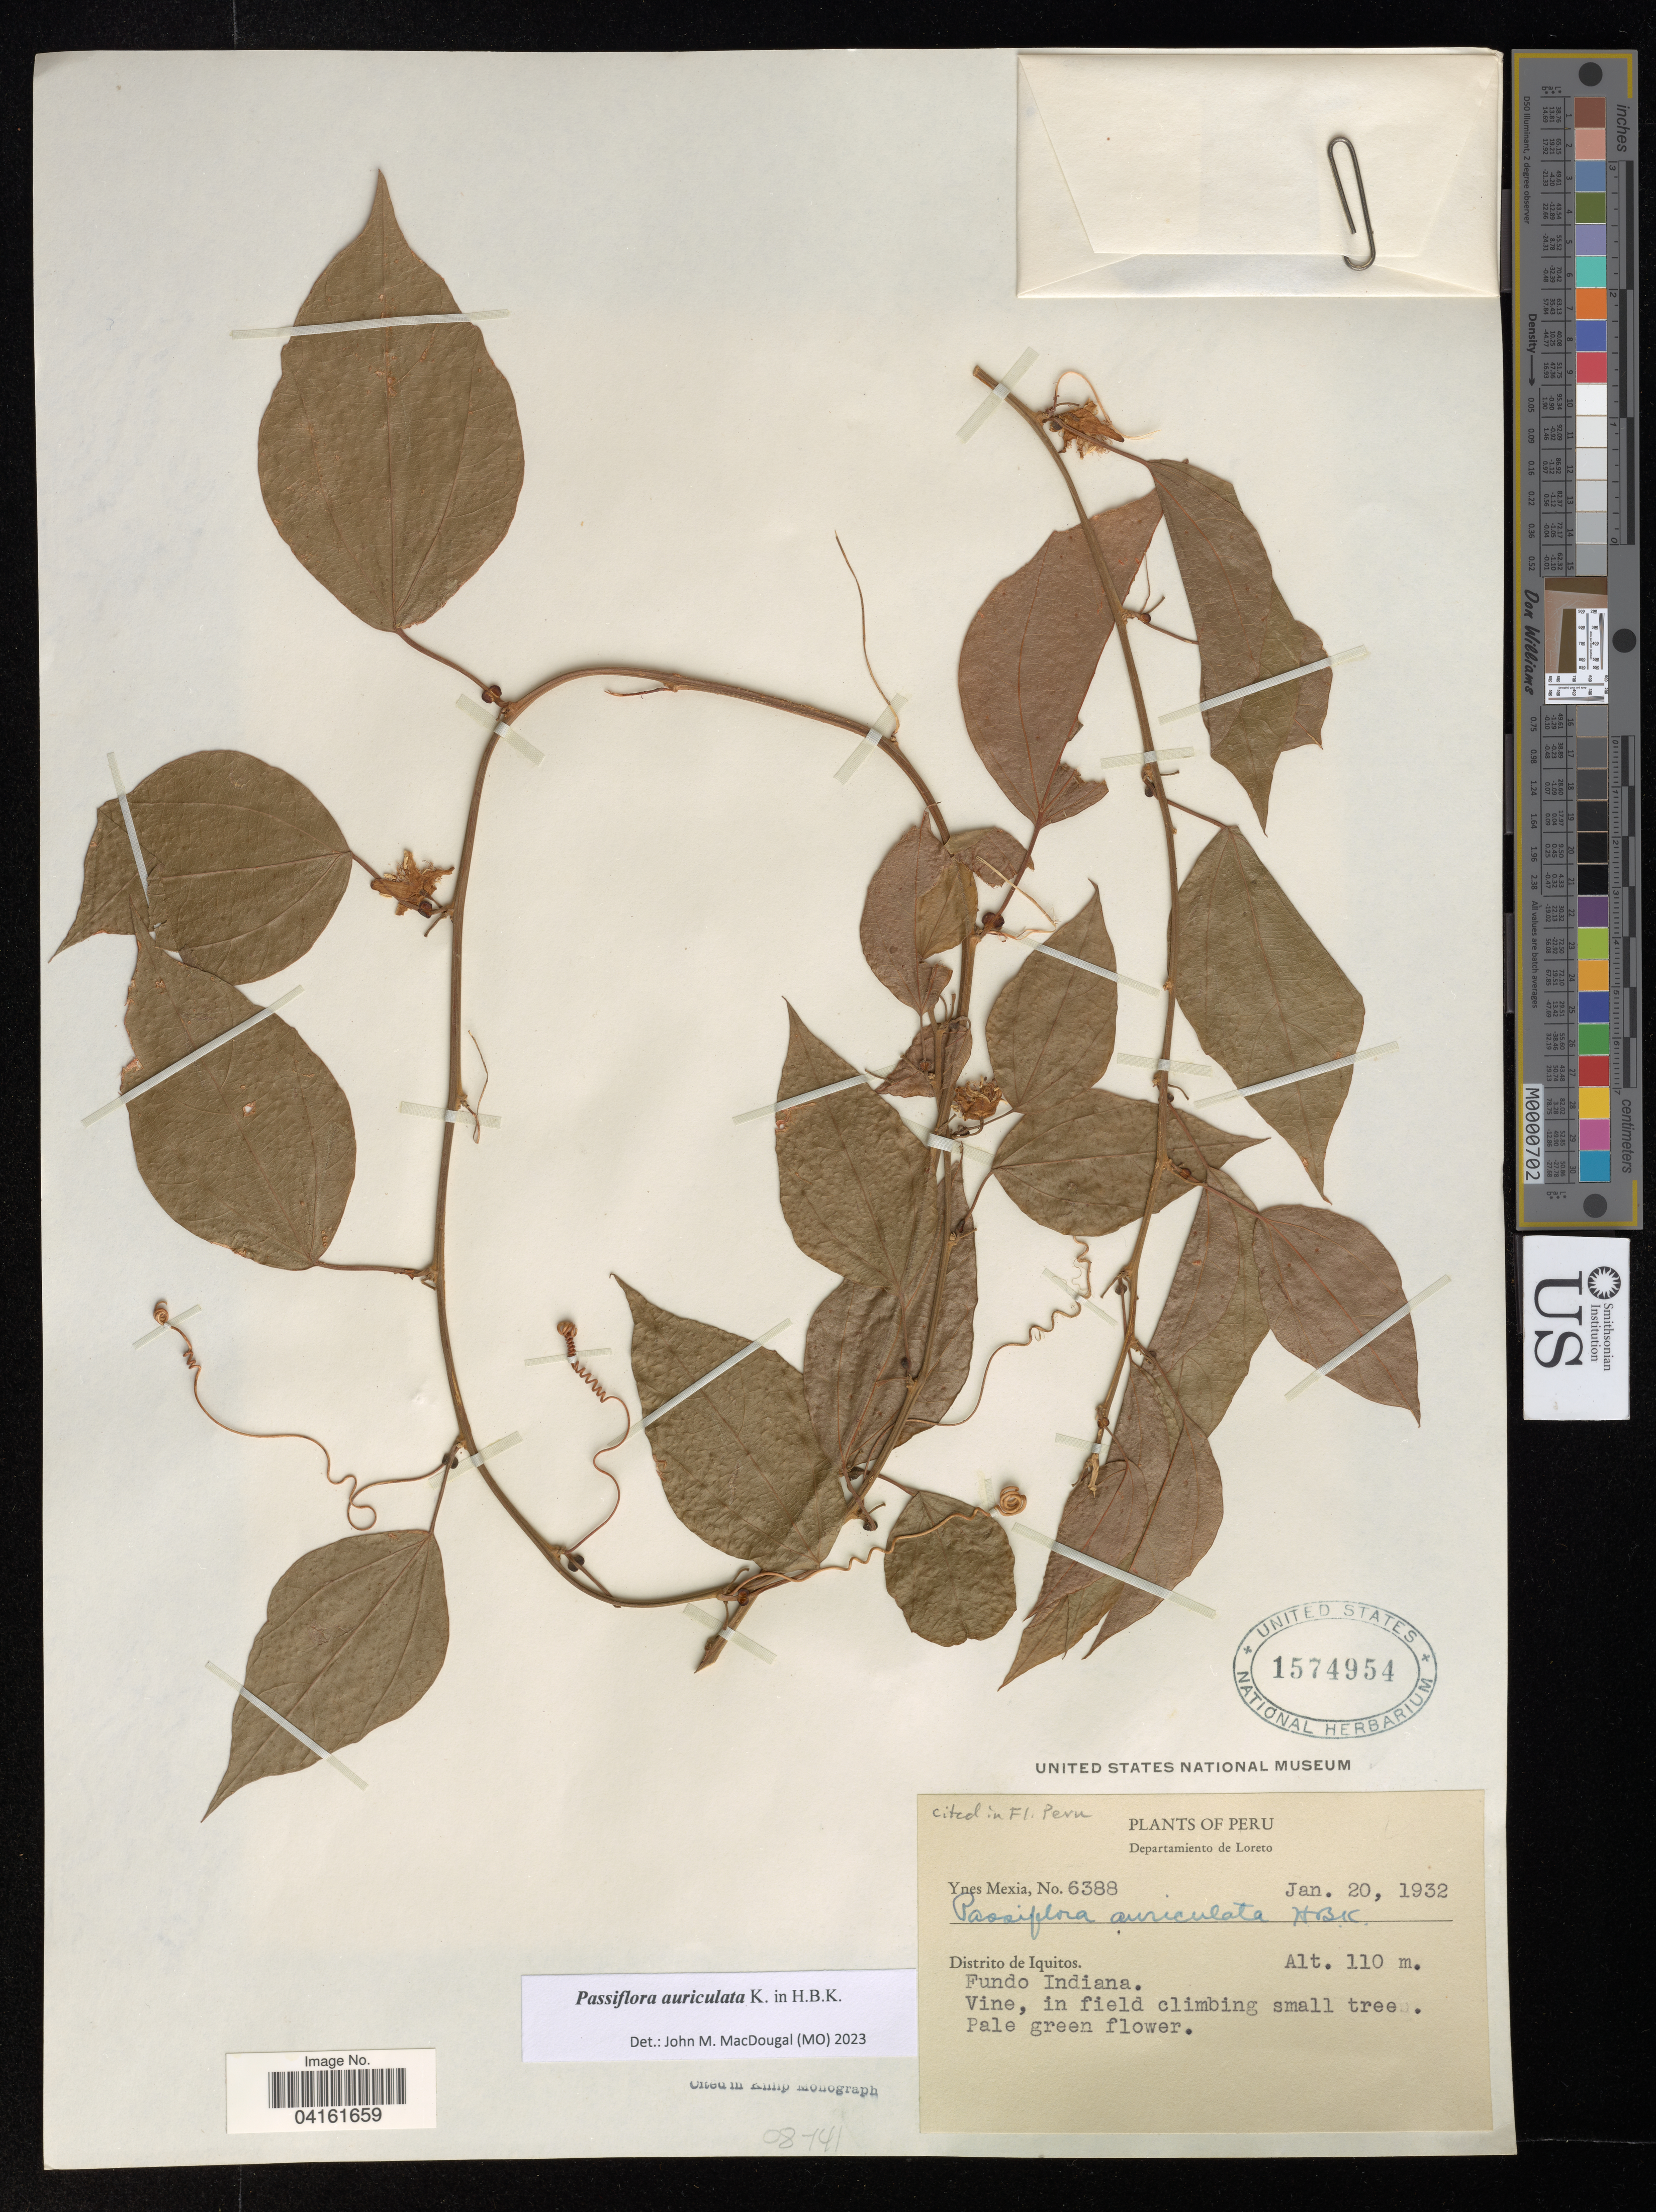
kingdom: Plantae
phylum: Tracheophyta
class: Magnoliopsida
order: Malpighiales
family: Passifloraceae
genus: Passiflora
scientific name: Passiflora auriculata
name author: Kunth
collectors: Y. Mexia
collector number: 6388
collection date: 1932-01-20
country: Peru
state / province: Loreto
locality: Distrito de Iquitos. Fundo Indiana.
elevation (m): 110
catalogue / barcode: US 1574954